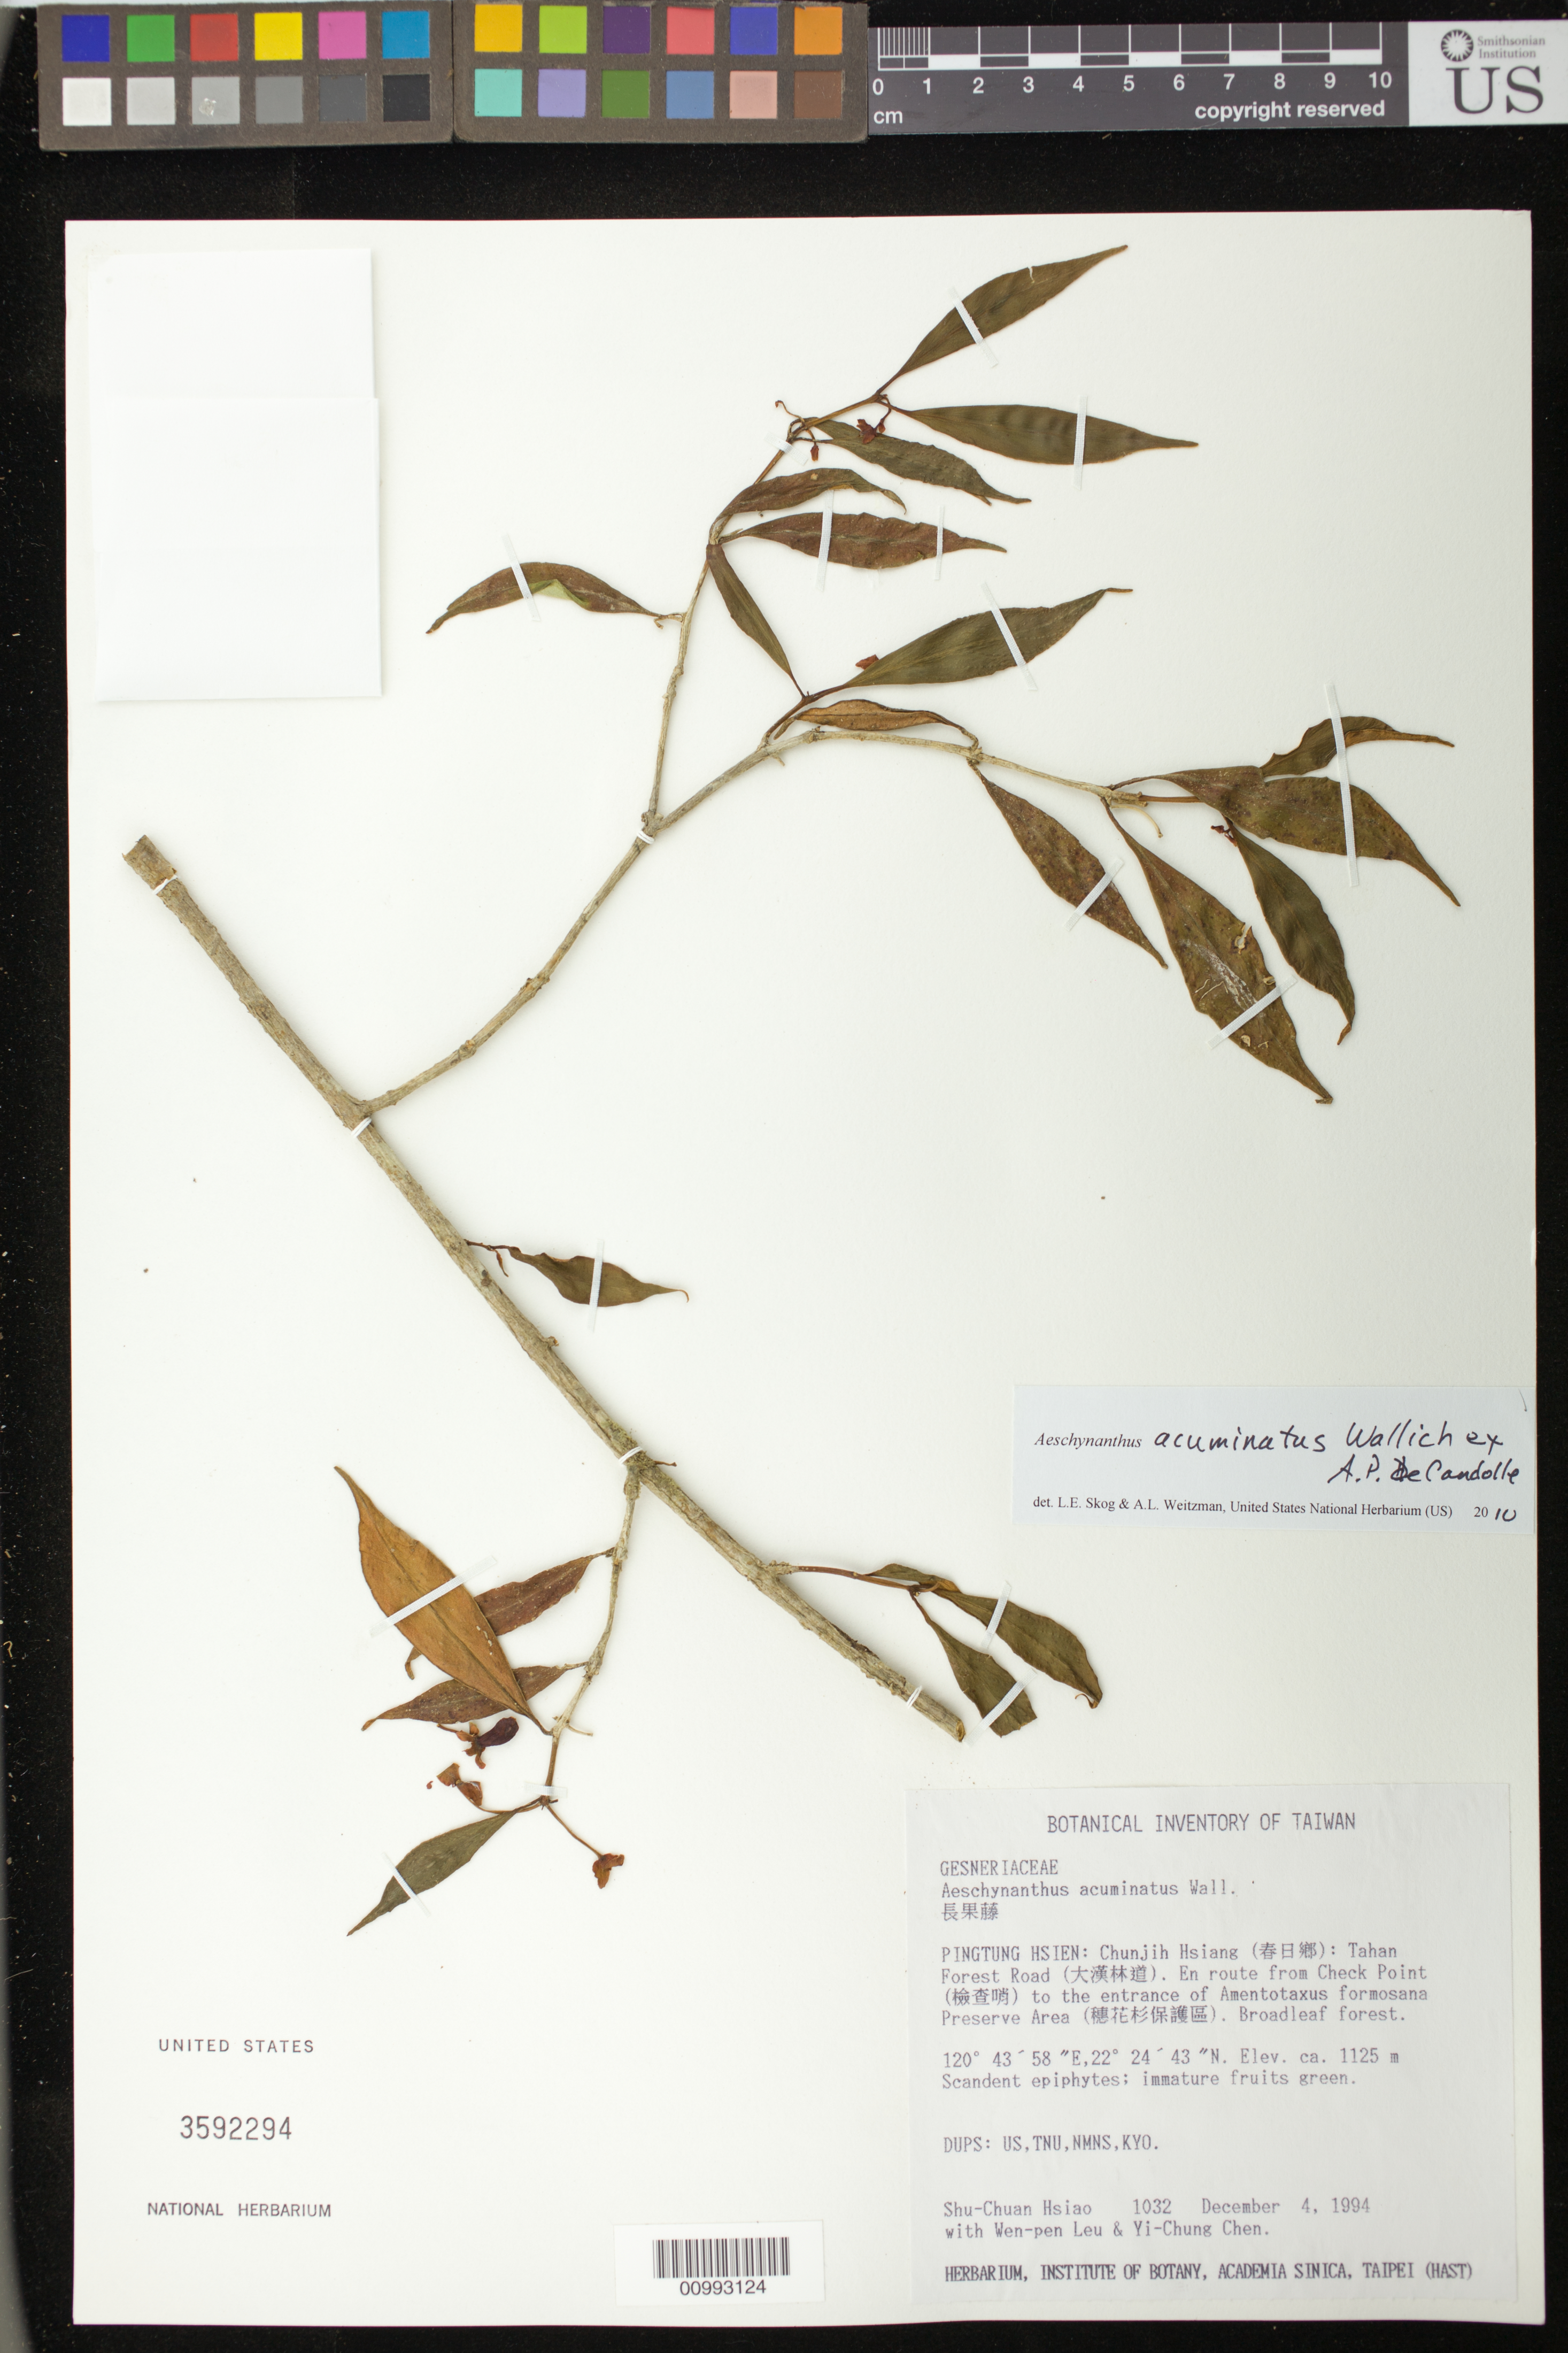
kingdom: Plantae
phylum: Tracheophyta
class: Magnoliopsida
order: Lamiales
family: Gesneriaceae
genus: Aeschynanthus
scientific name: Aeschynanthus acuminatus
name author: Wall. ex A. DC.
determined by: Skog, L. E.; Weitzman, A. L.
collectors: S. Hsiao, W. Leu & Y. Chen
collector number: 1032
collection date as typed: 04 Dec 1994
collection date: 1994-12-04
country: Taiwan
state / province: Pingtung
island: Taiwan [Formosa]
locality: Pingtung Hsien: Chunjih Hsiang, Tahan Forest Road, en route from Check Point to the entrance of Amentotaxus formosana Preserve Area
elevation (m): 1125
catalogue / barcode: US 3592294